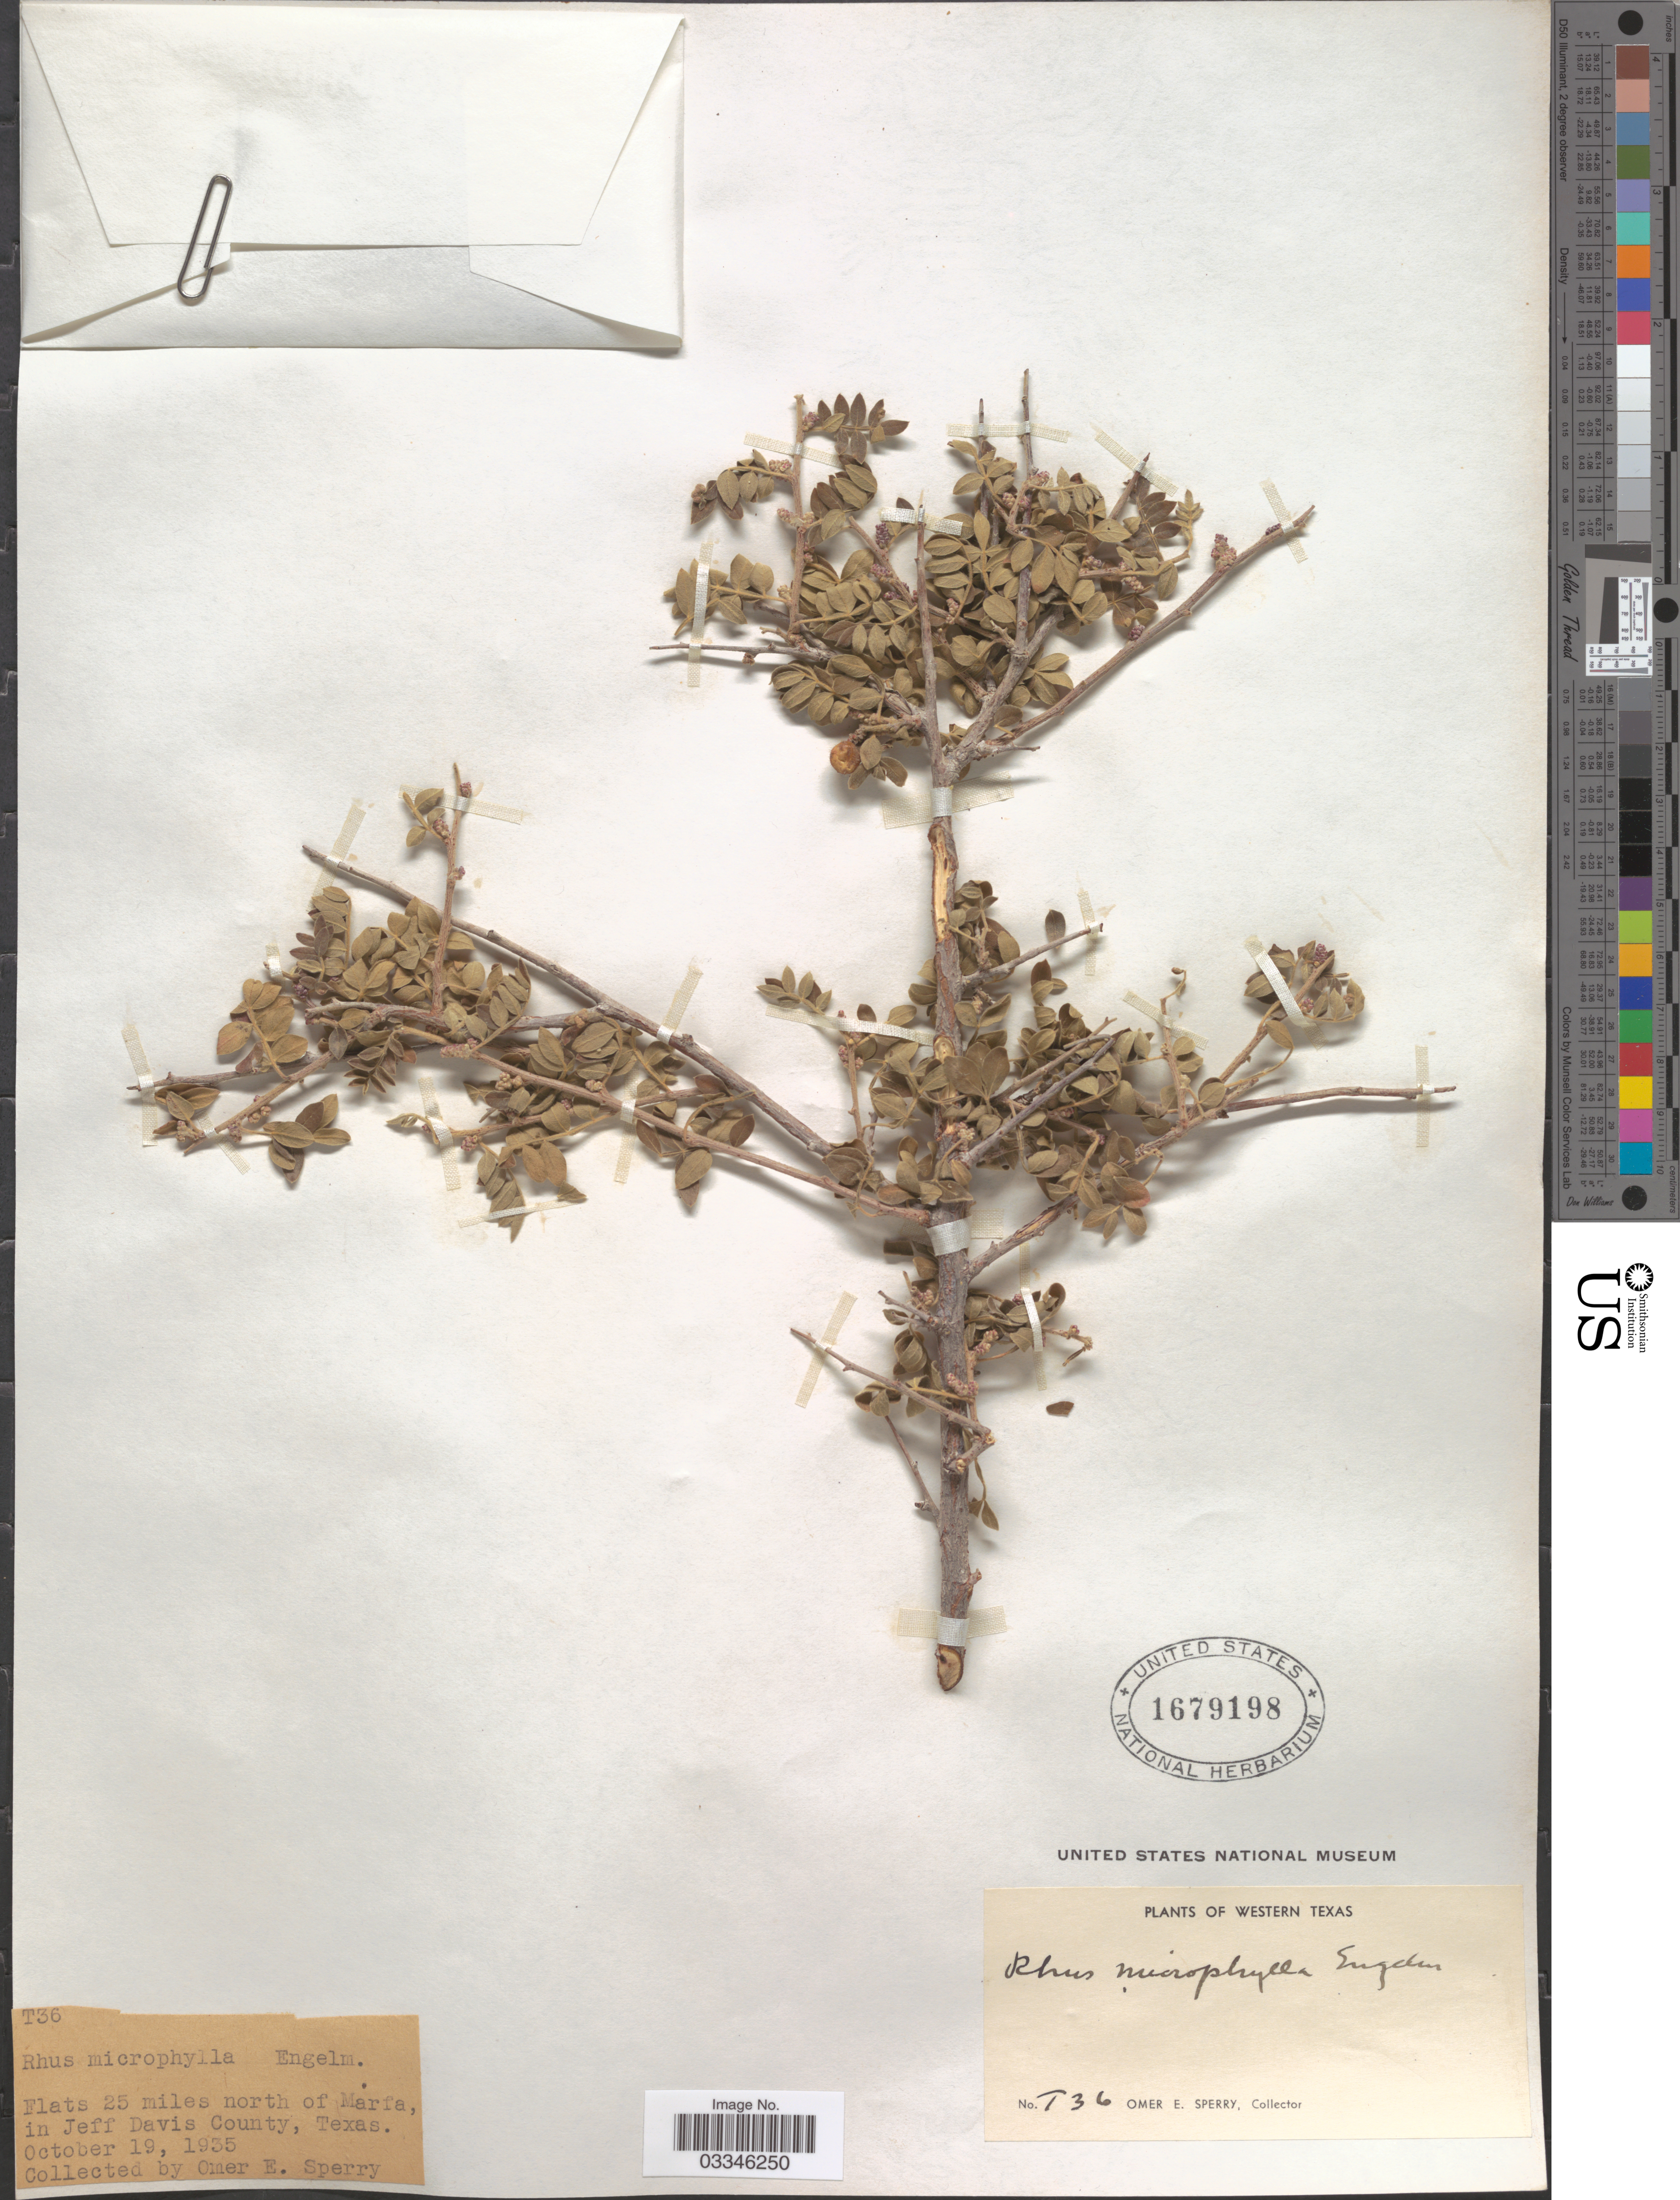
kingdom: Plantae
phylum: Tracheophyta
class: Magnoliopsida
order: Sapindales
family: Anacardiaceae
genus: Rhus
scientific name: Rhus microphylla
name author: Engelm.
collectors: O. E. Sperry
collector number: T36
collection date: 1935-10-19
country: United States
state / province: Texas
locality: Western Texas. Flats 25 miles north of Marfa, in Jeff Davis County.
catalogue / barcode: US 1679198